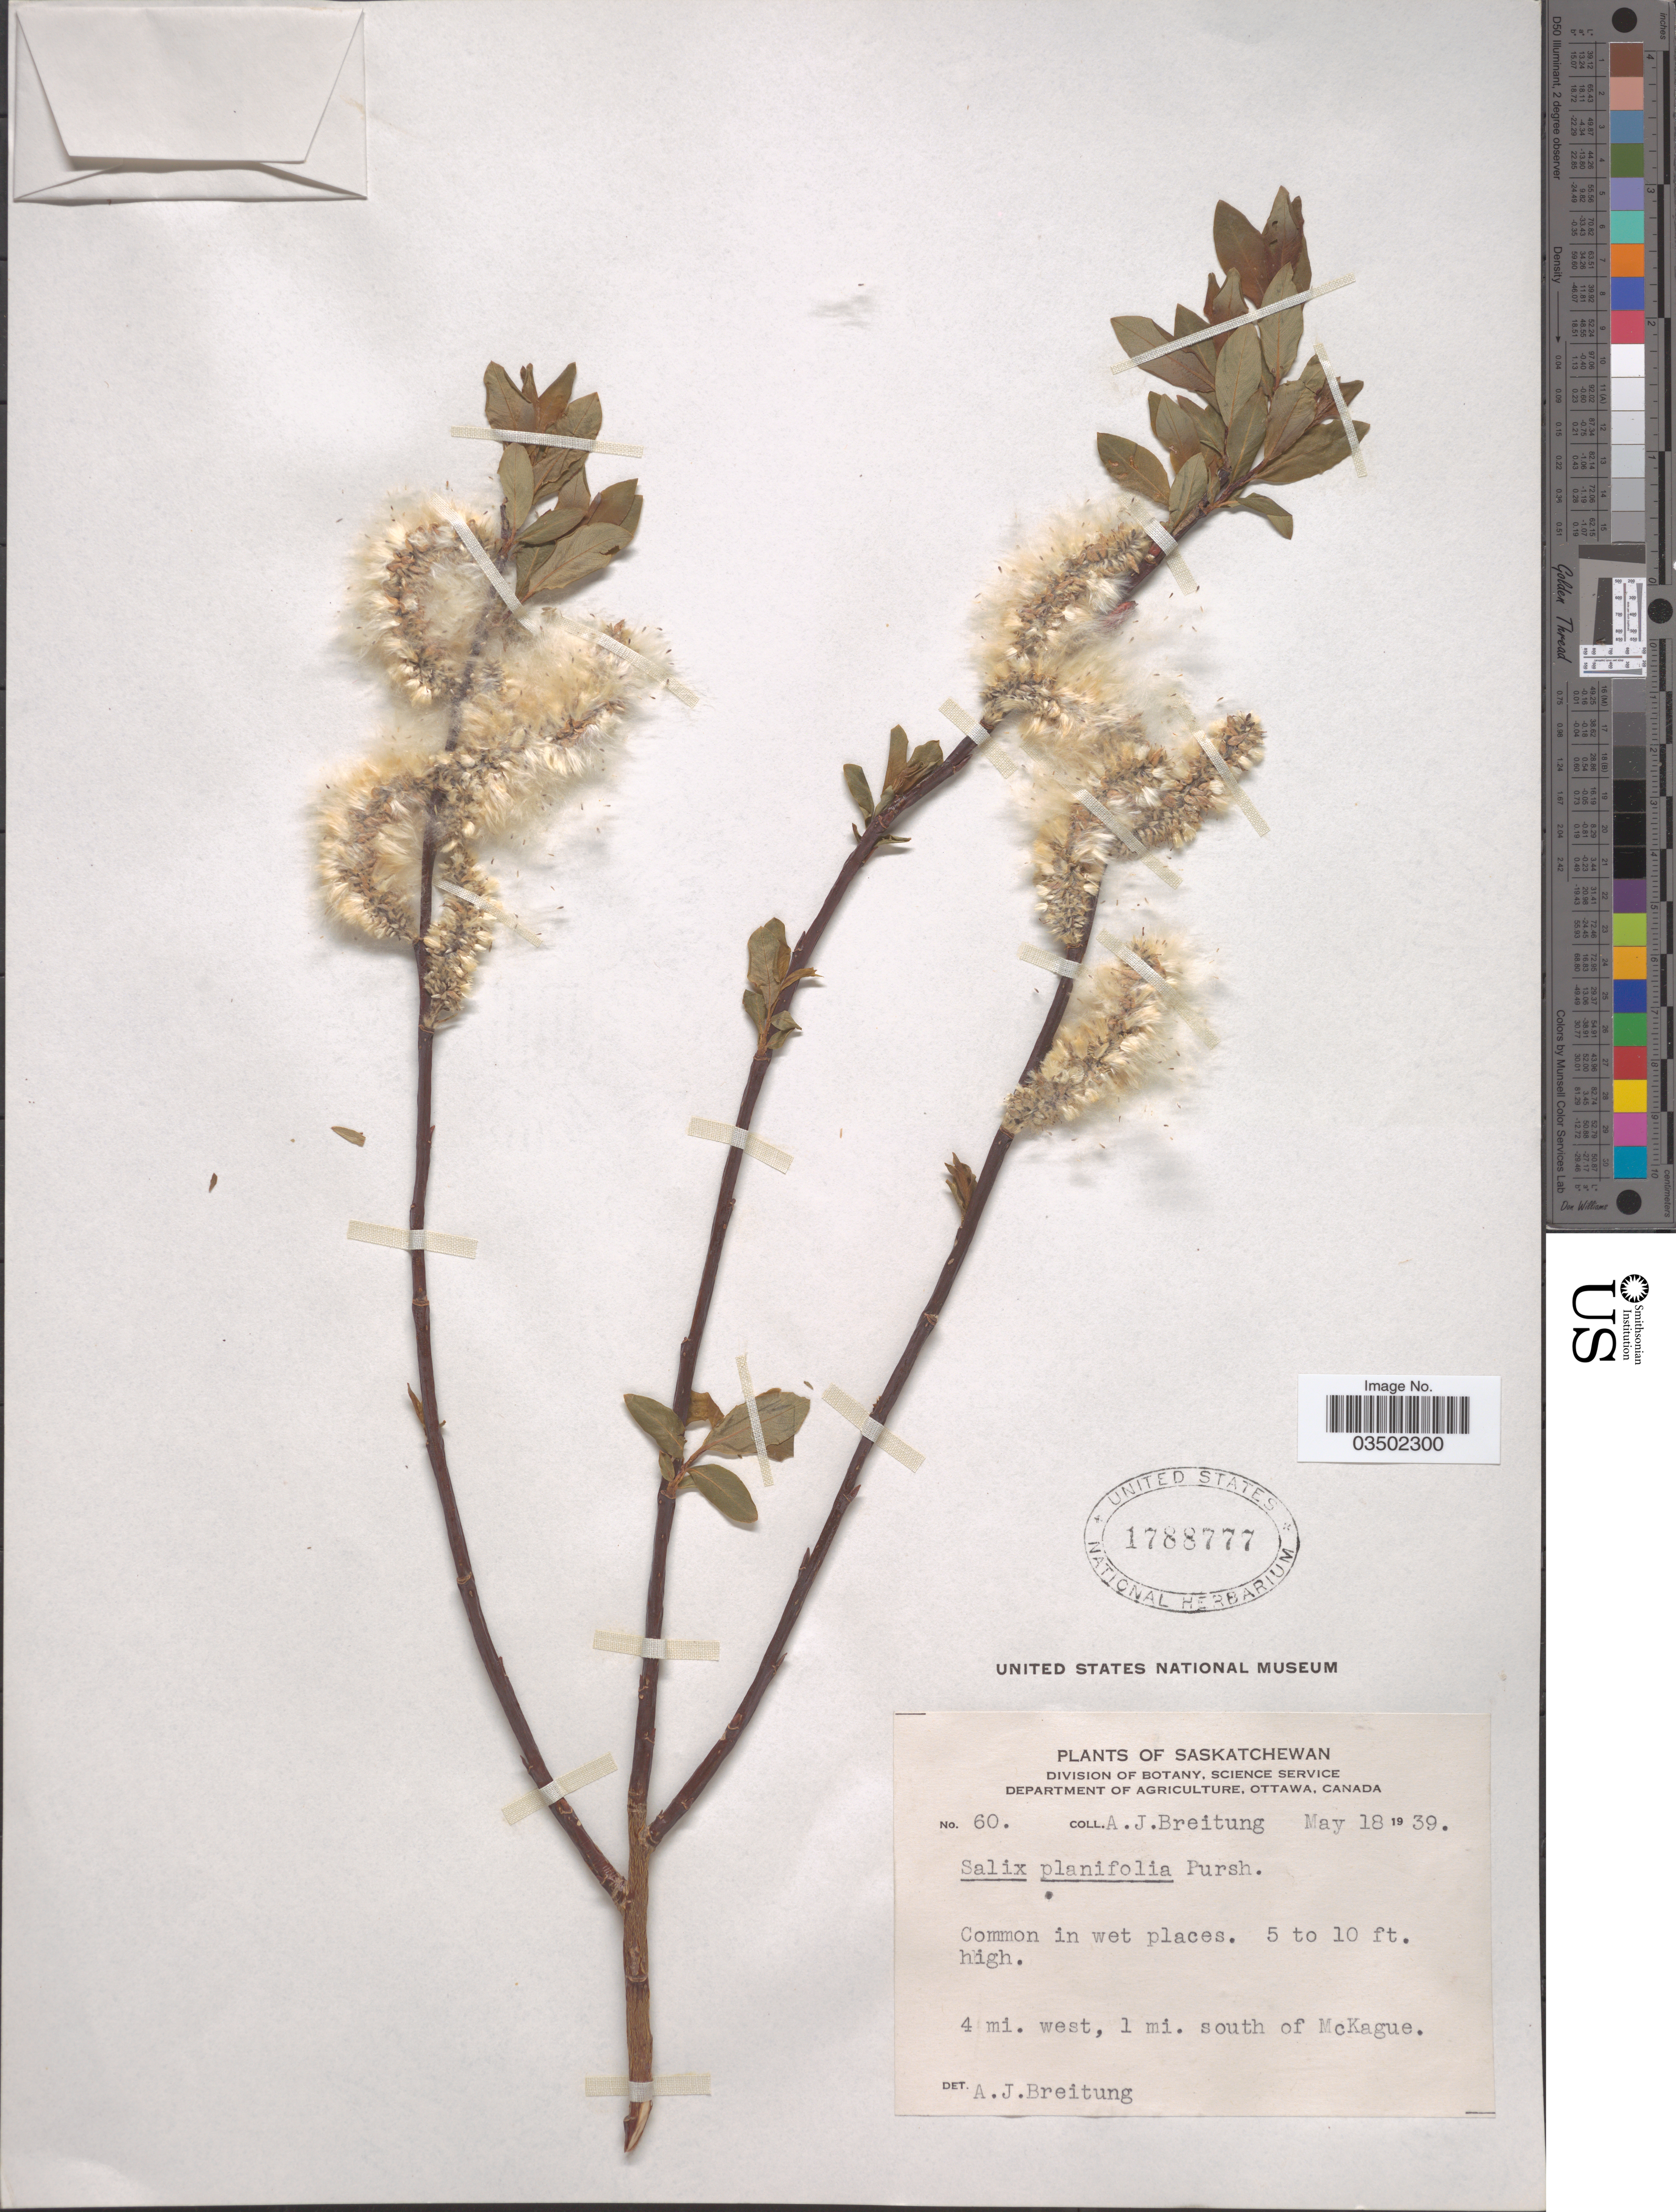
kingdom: Plantae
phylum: Tracheophyta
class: Magnoliopsida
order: Malpighiales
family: Salicaceae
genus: Salix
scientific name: Salix planifolia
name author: Pursh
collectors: A. Breitung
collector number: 60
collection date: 1939-05-18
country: Canada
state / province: Saskatchewan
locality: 4 mi. west, 1 mi. south of McKague.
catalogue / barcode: US 1788777